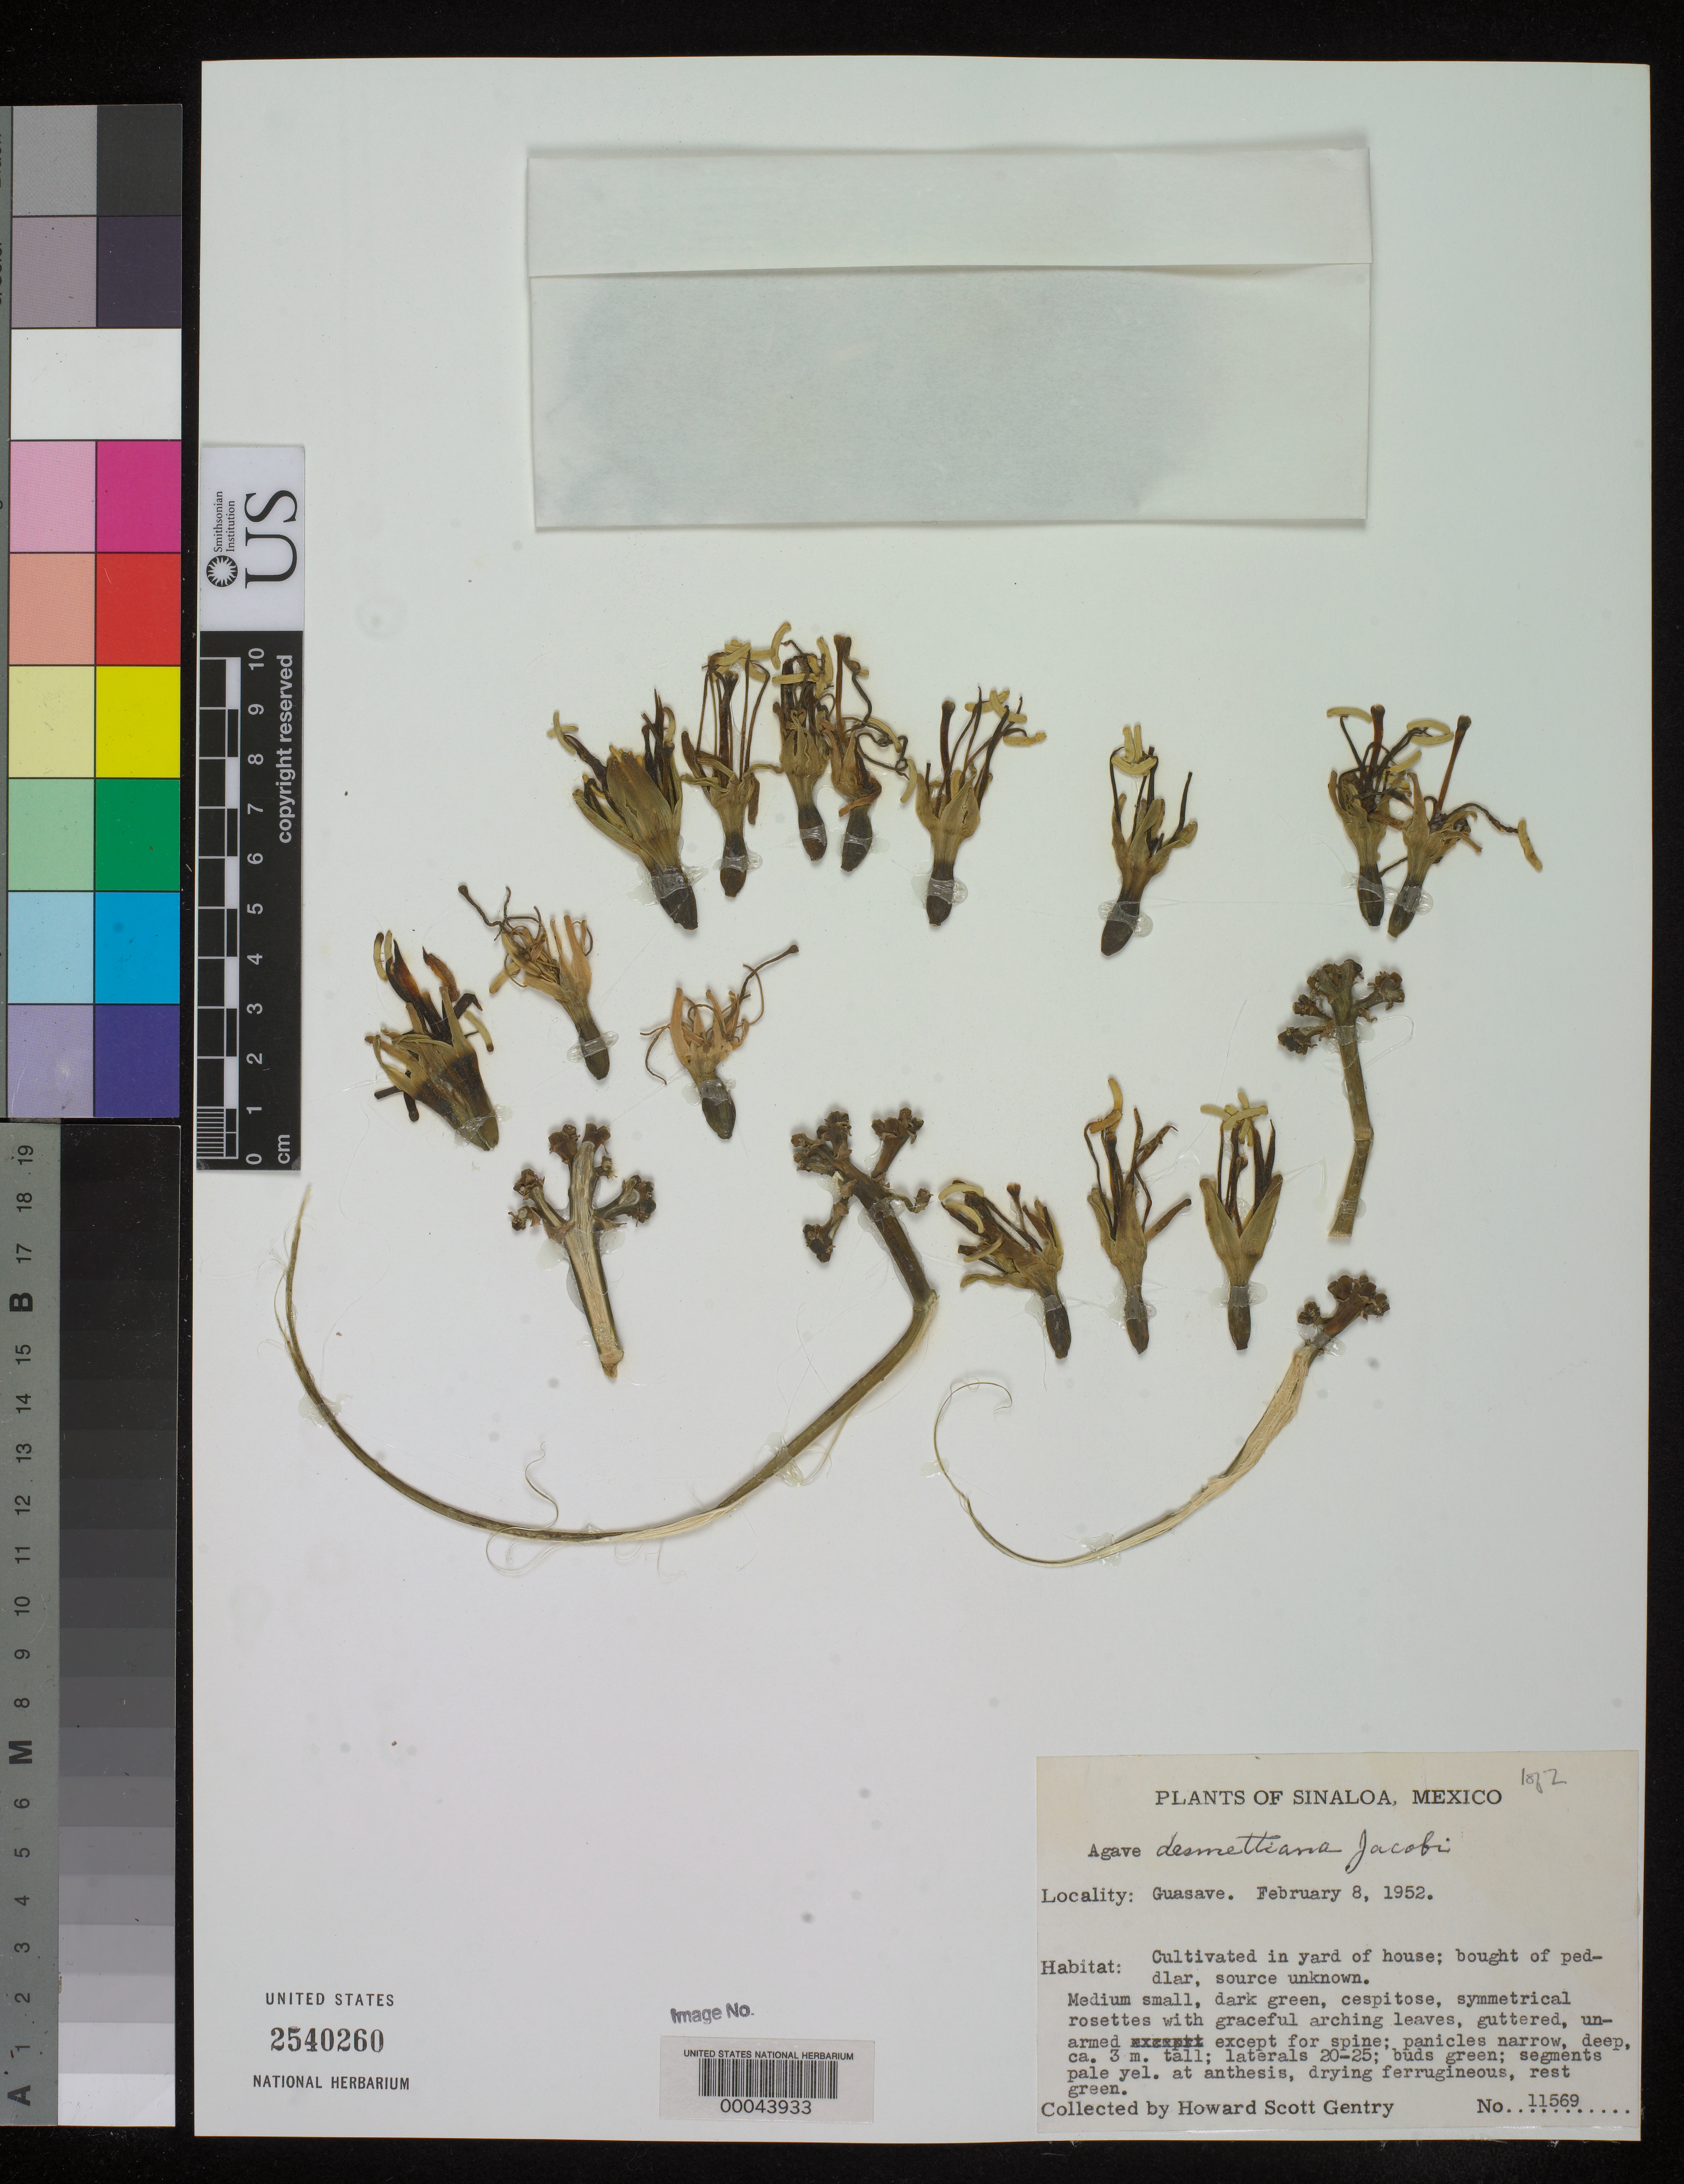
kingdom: Plantae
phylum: Tracheophyta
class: Liliopsida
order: Asparagales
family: Asparagaceae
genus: Agave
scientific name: Agave desmetiana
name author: Jacobi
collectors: H. S. Gentry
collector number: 11569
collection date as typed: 08 Feb 1952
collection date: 1952-02-08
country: Mexico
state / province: Sinaloa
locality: Guasave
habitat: Cultivated in yard of house; bought of peddlar, source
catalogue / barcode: US 2540260